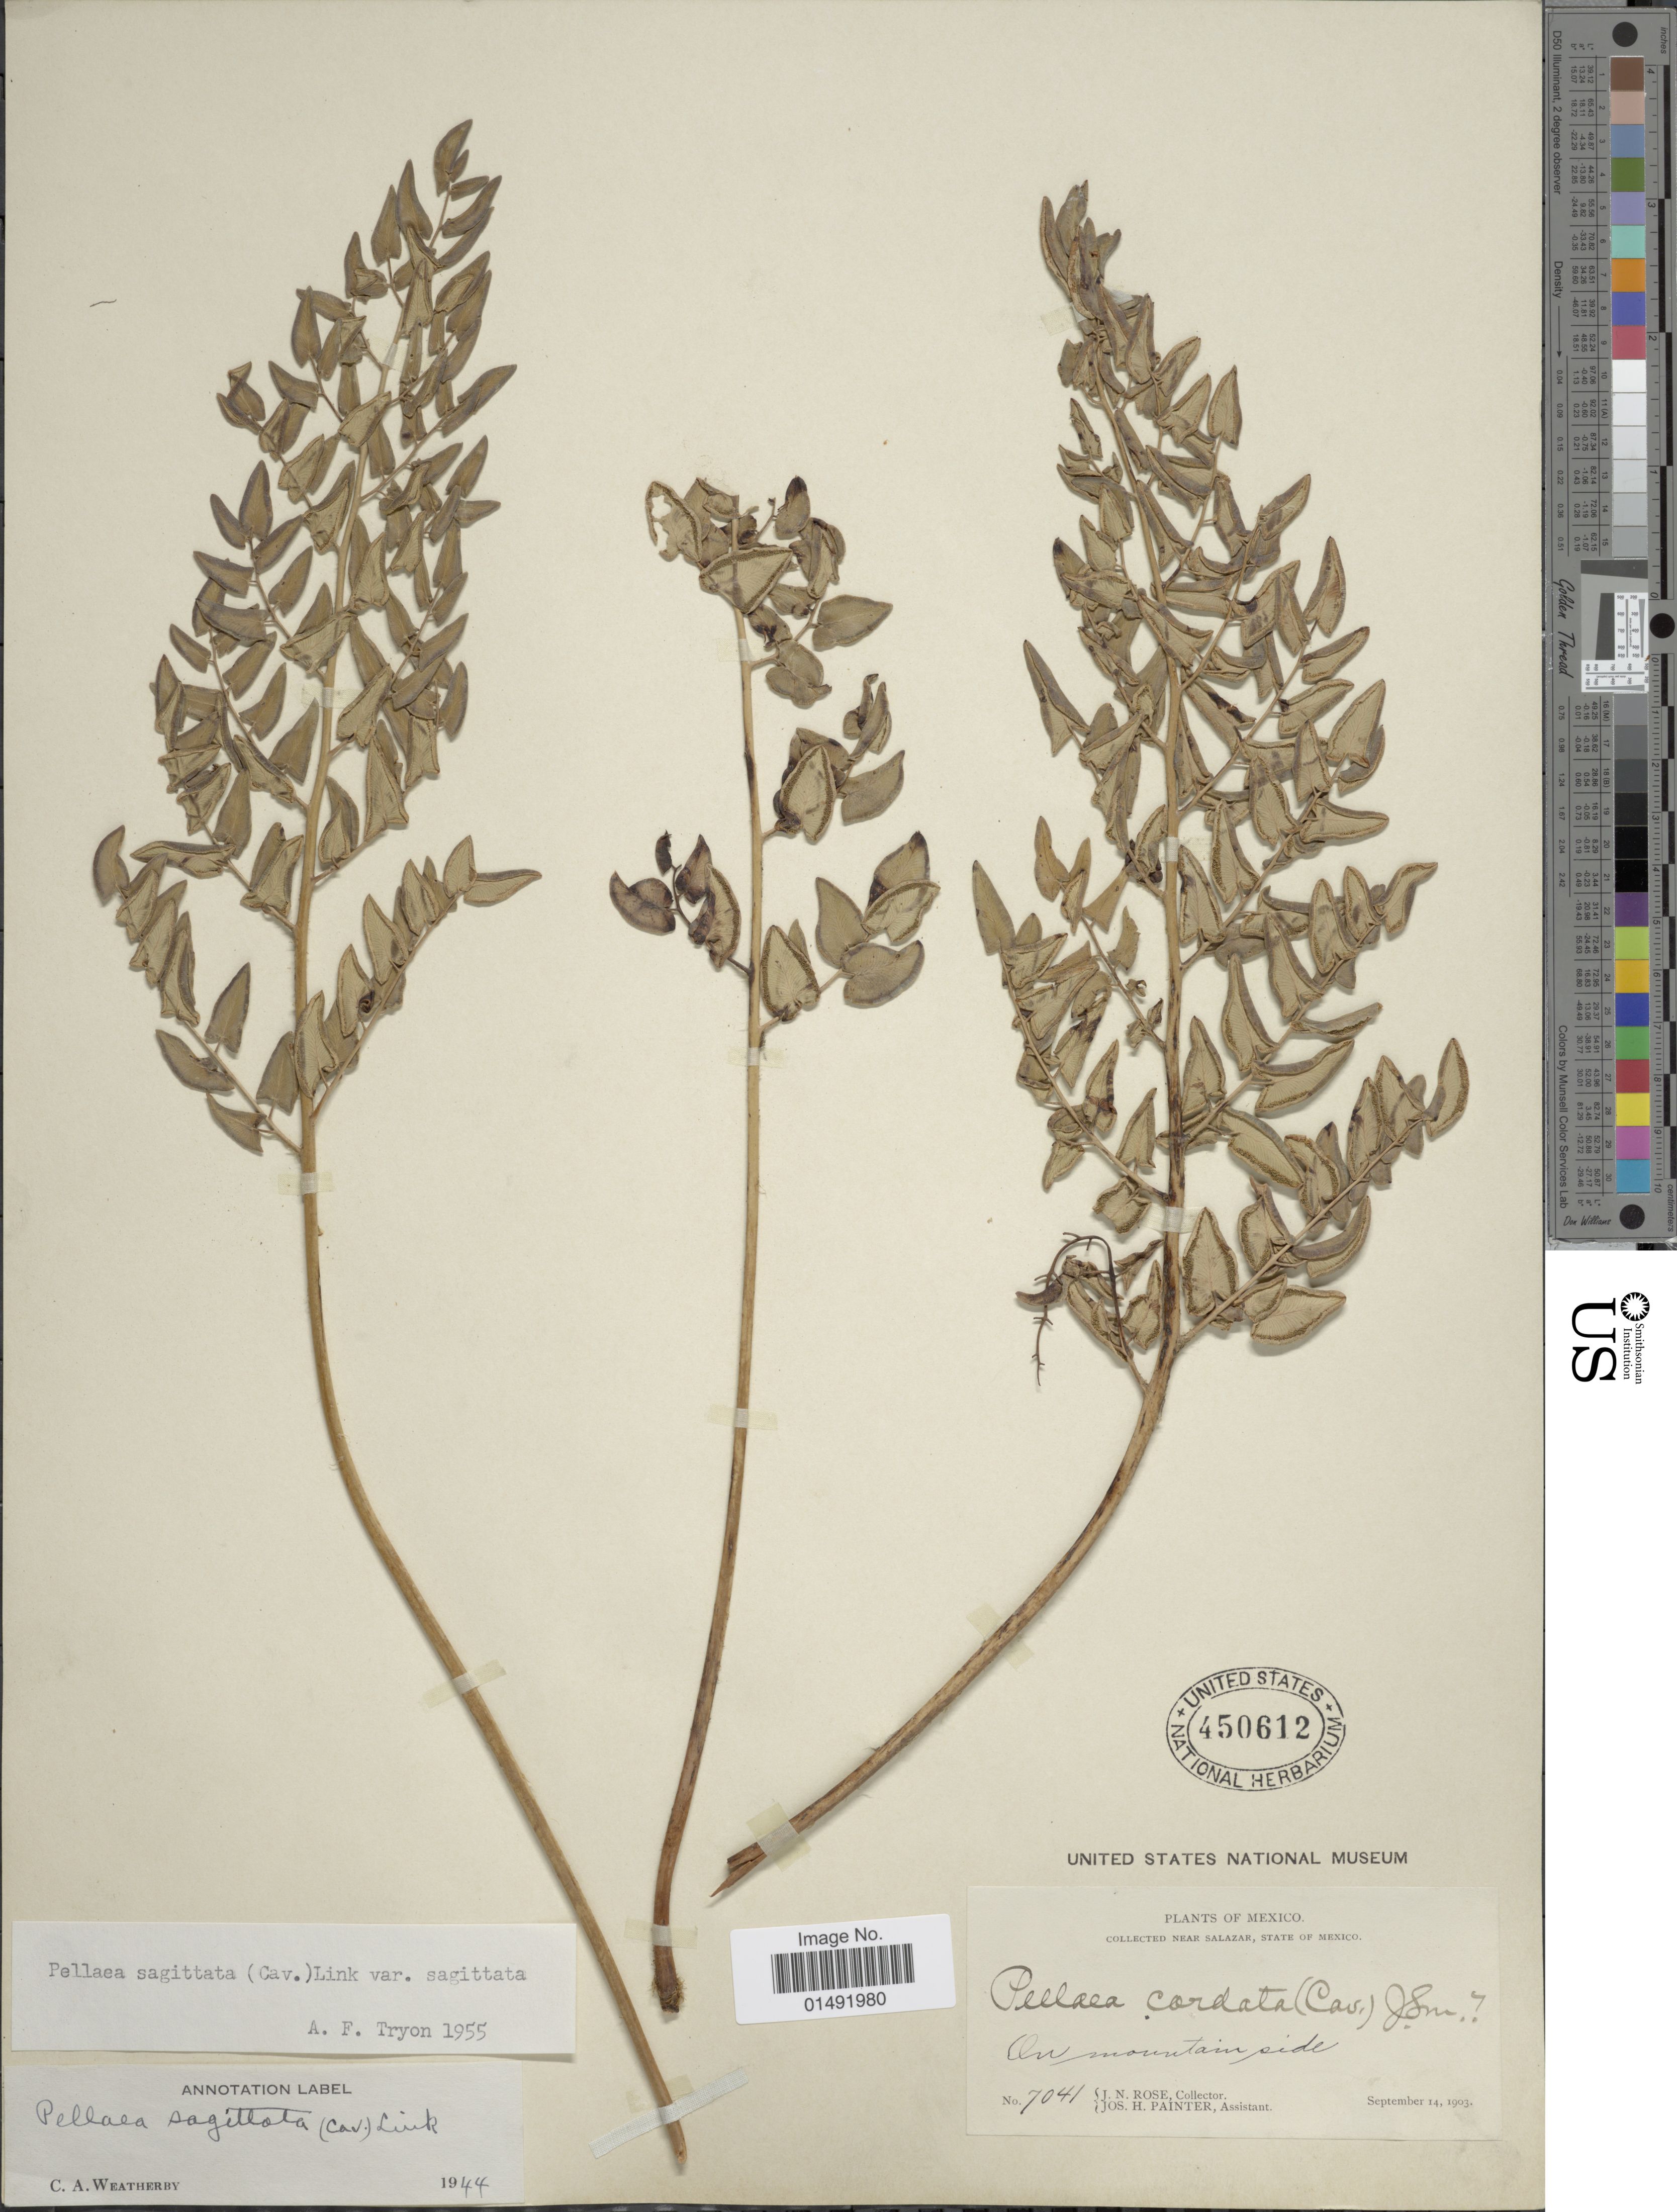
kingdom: Plantae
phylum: Tracheophyta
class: Polypodiopsida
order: Polypodiales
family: Pteridaceae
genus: Pellaea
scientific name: Pellaea sagittata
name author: (Cav.) Link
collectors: J. N. Rose & J. H. Painter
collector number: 7041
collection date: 1903-09-14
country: Mexico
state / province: México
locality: Near Salazar, On mountain side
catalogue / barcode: US 450612